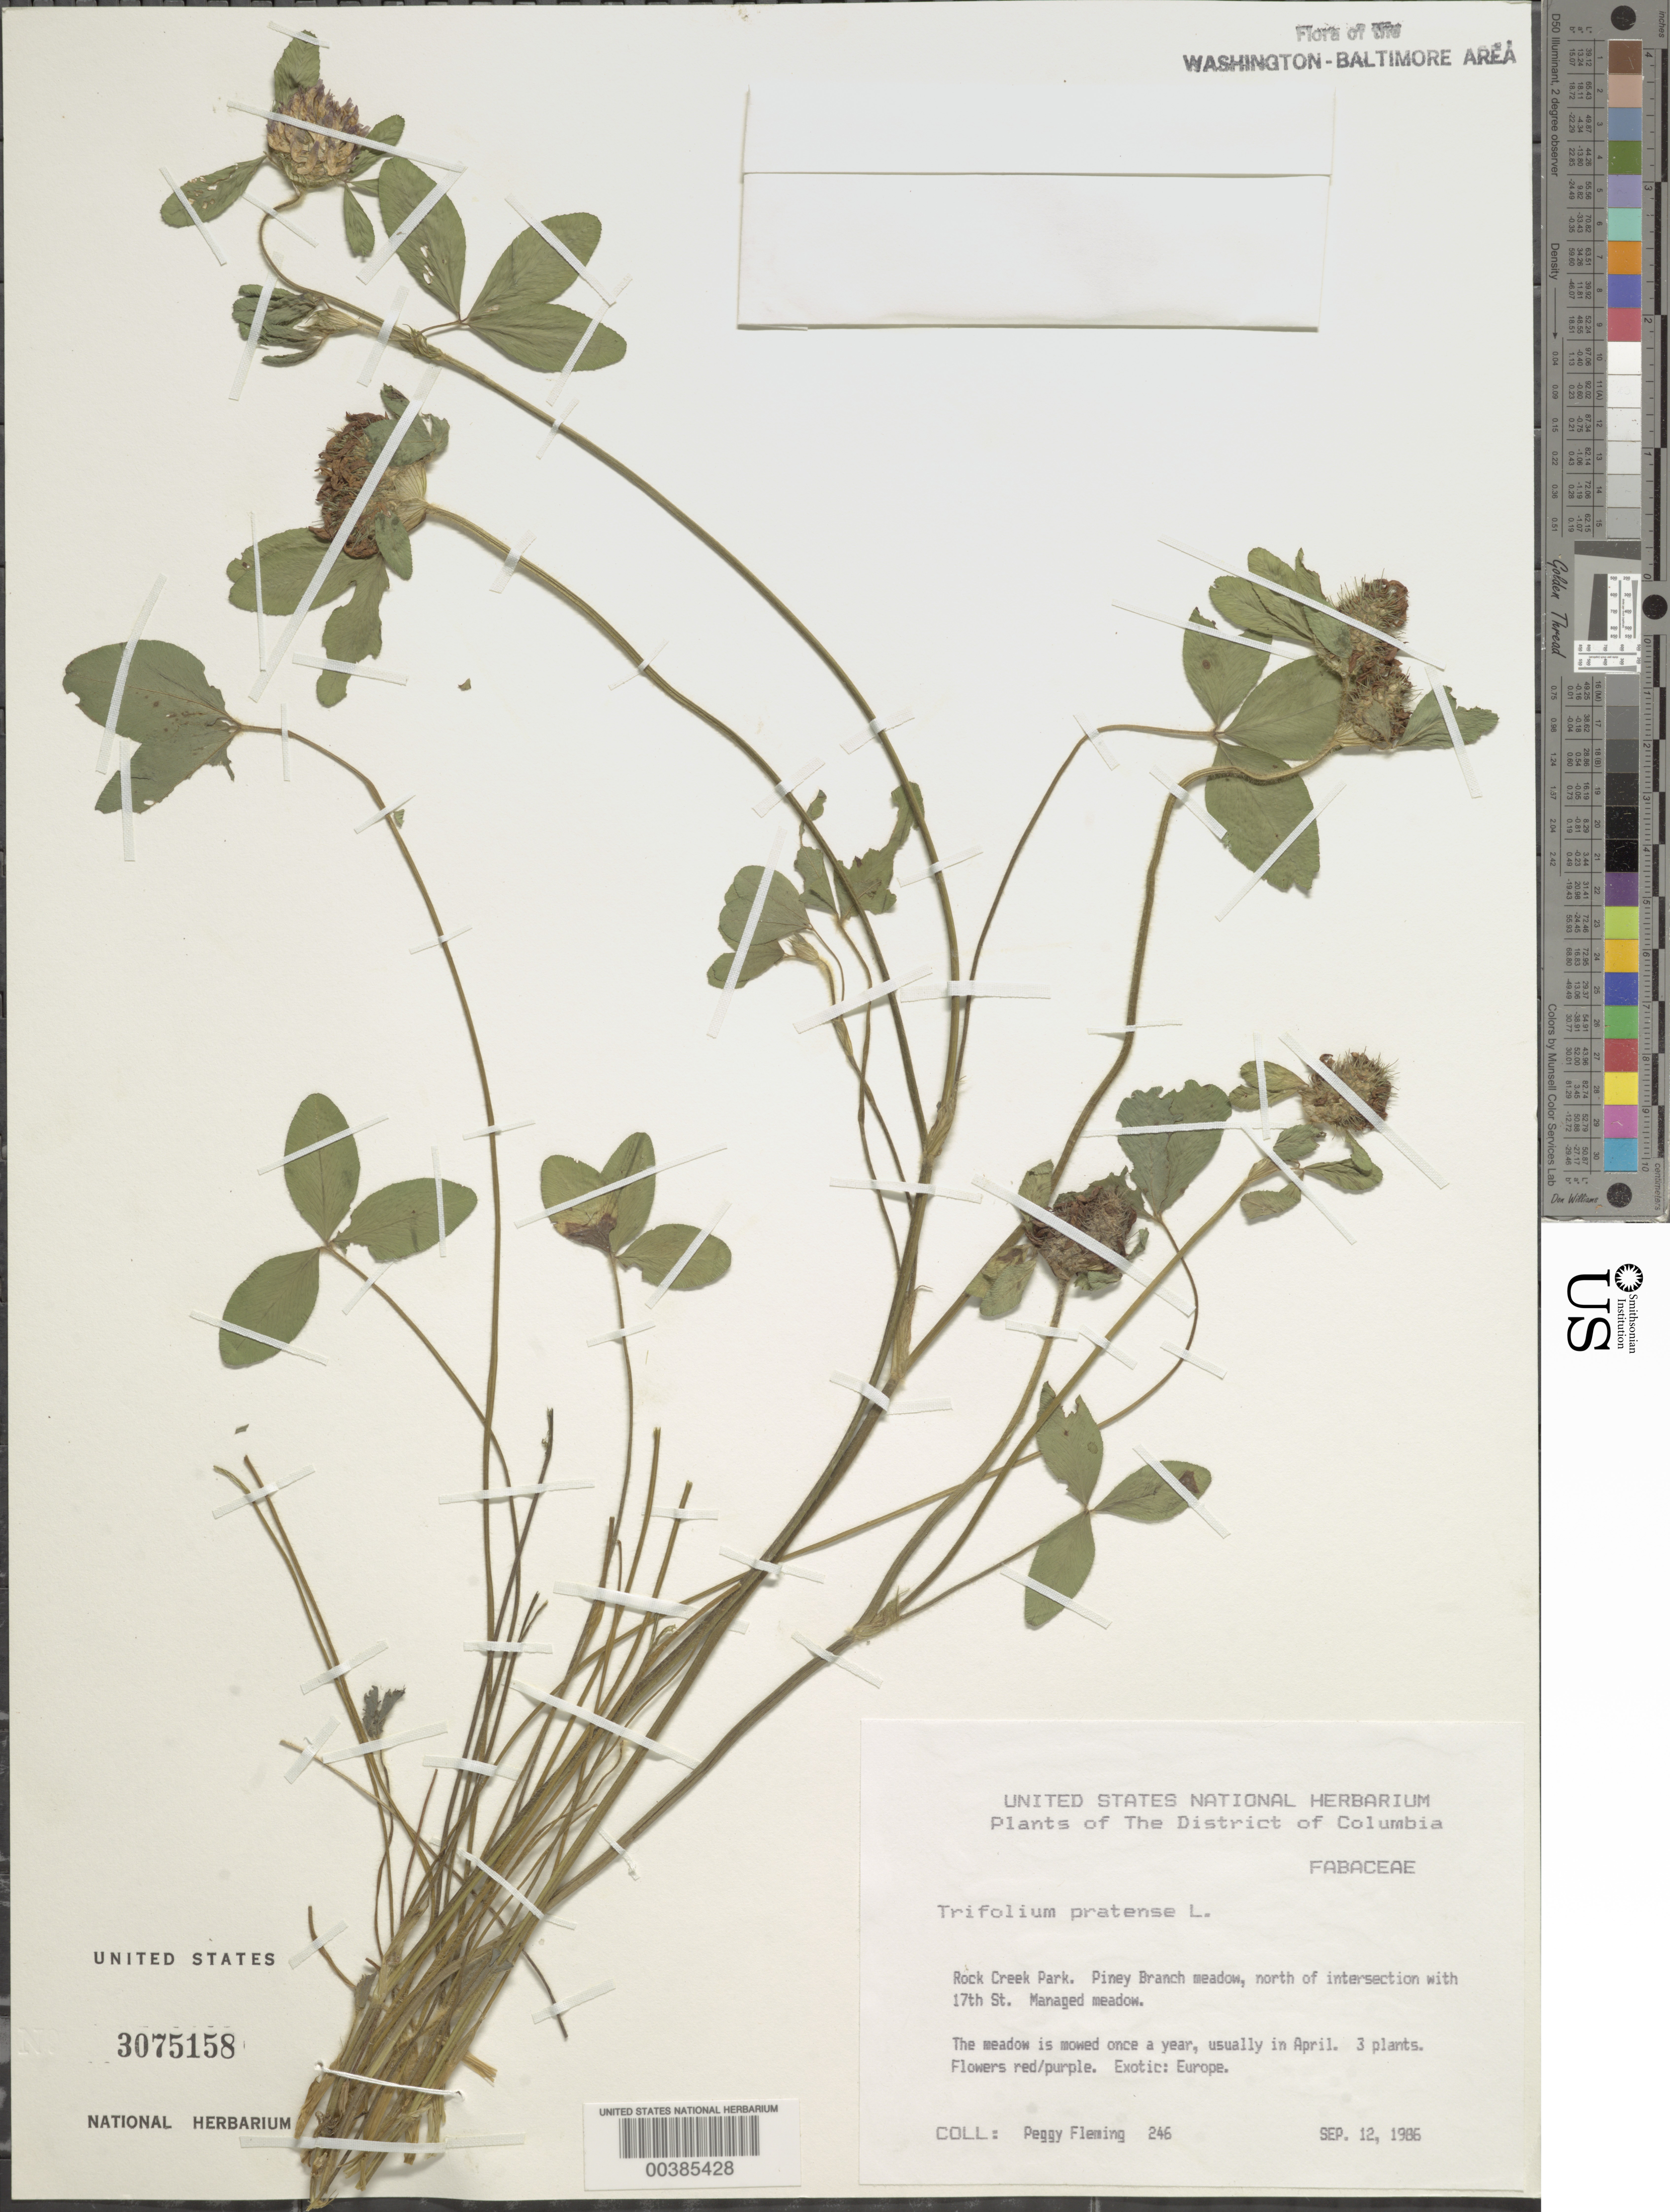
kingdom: Plantae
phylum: Tracheophyta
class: Magnoliopsida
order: Fabales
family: Fabaceae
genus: Trifolium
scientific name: Trifolium pratense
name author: L.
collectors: P. Fleming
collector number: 246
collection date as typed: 12 Sep 1986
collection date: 1986-09-12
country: United States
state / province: District of Columbia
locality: Rock Creek Park, Piney Branch meadow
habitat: Managed meadow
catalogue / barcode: US 3075158